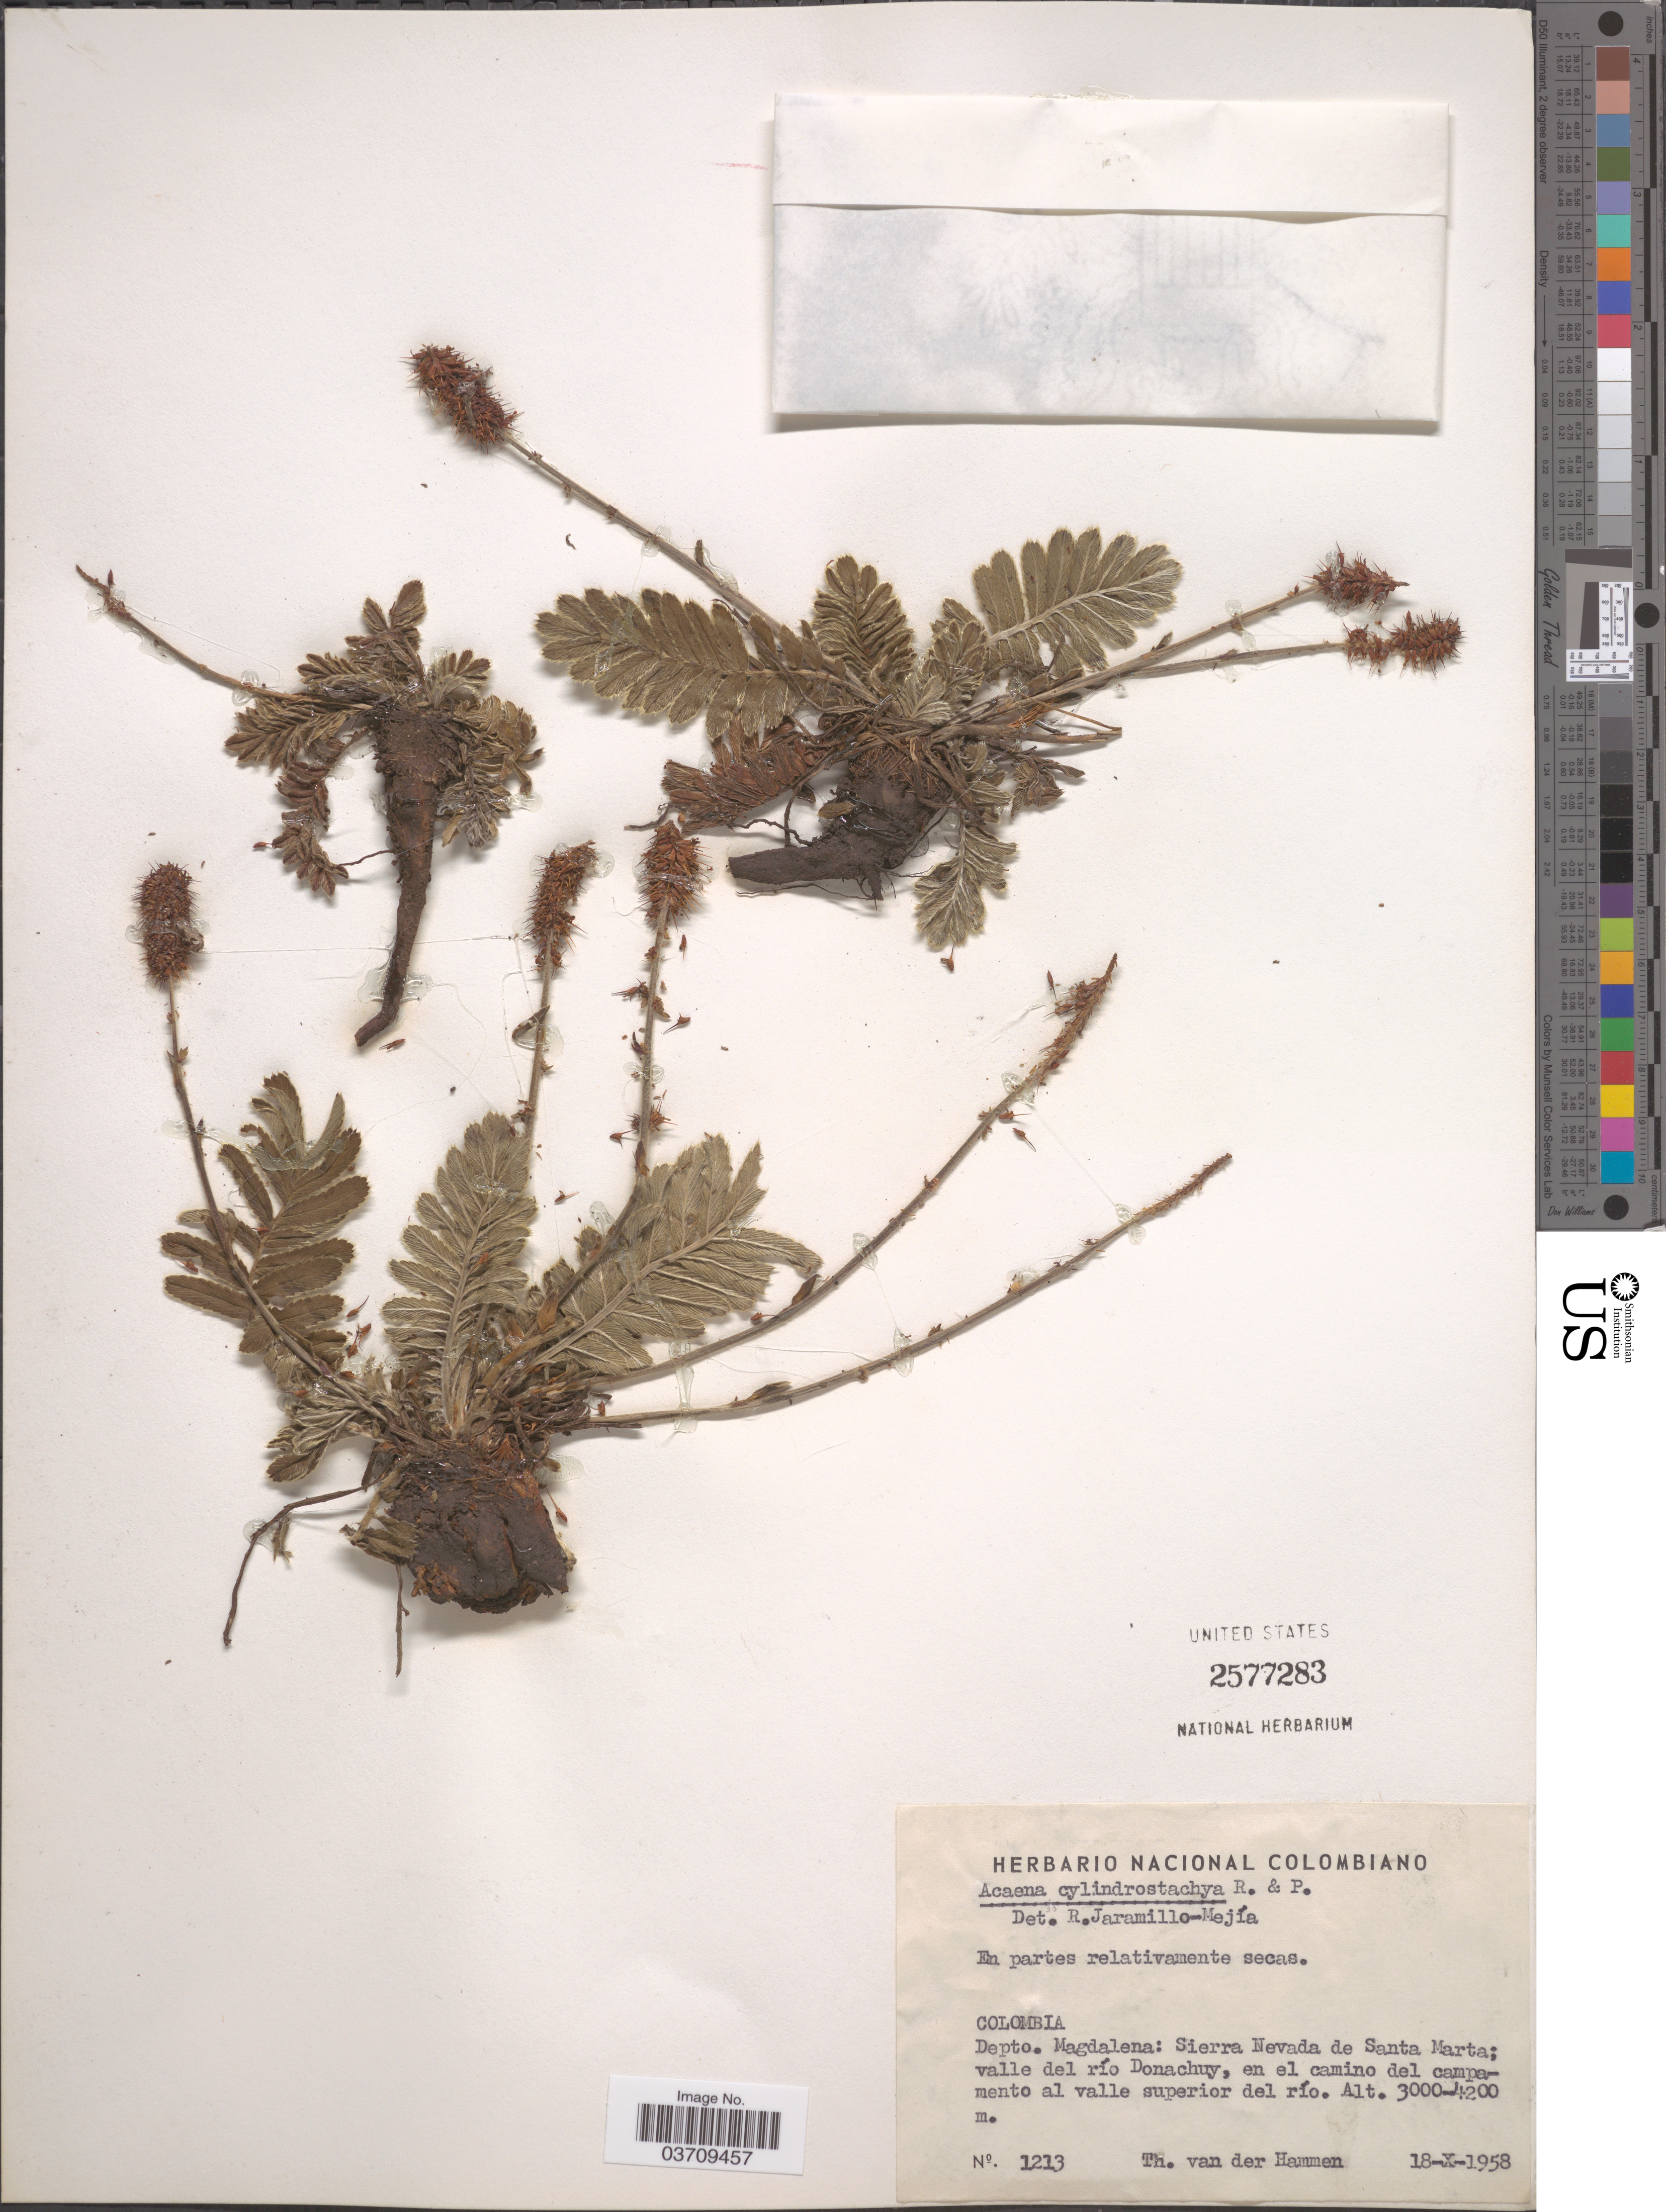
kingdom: Plantae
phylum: Tracheophyta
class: Magnoliopsida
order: Rosales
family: Rosaceae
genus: Acaena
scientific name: Acaena cylindristachya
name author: Ruiz & Pav.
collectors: T. Van der Hammen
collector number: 1213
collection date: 1958-10-18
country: Colombia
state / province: Magdalena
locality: Depto. Magdalena: Sierra Nevada de Santa Marta; valle del río Donachuy, en el camino del campamento al valle superior del río.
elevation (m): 3000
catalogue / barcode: US 2577283